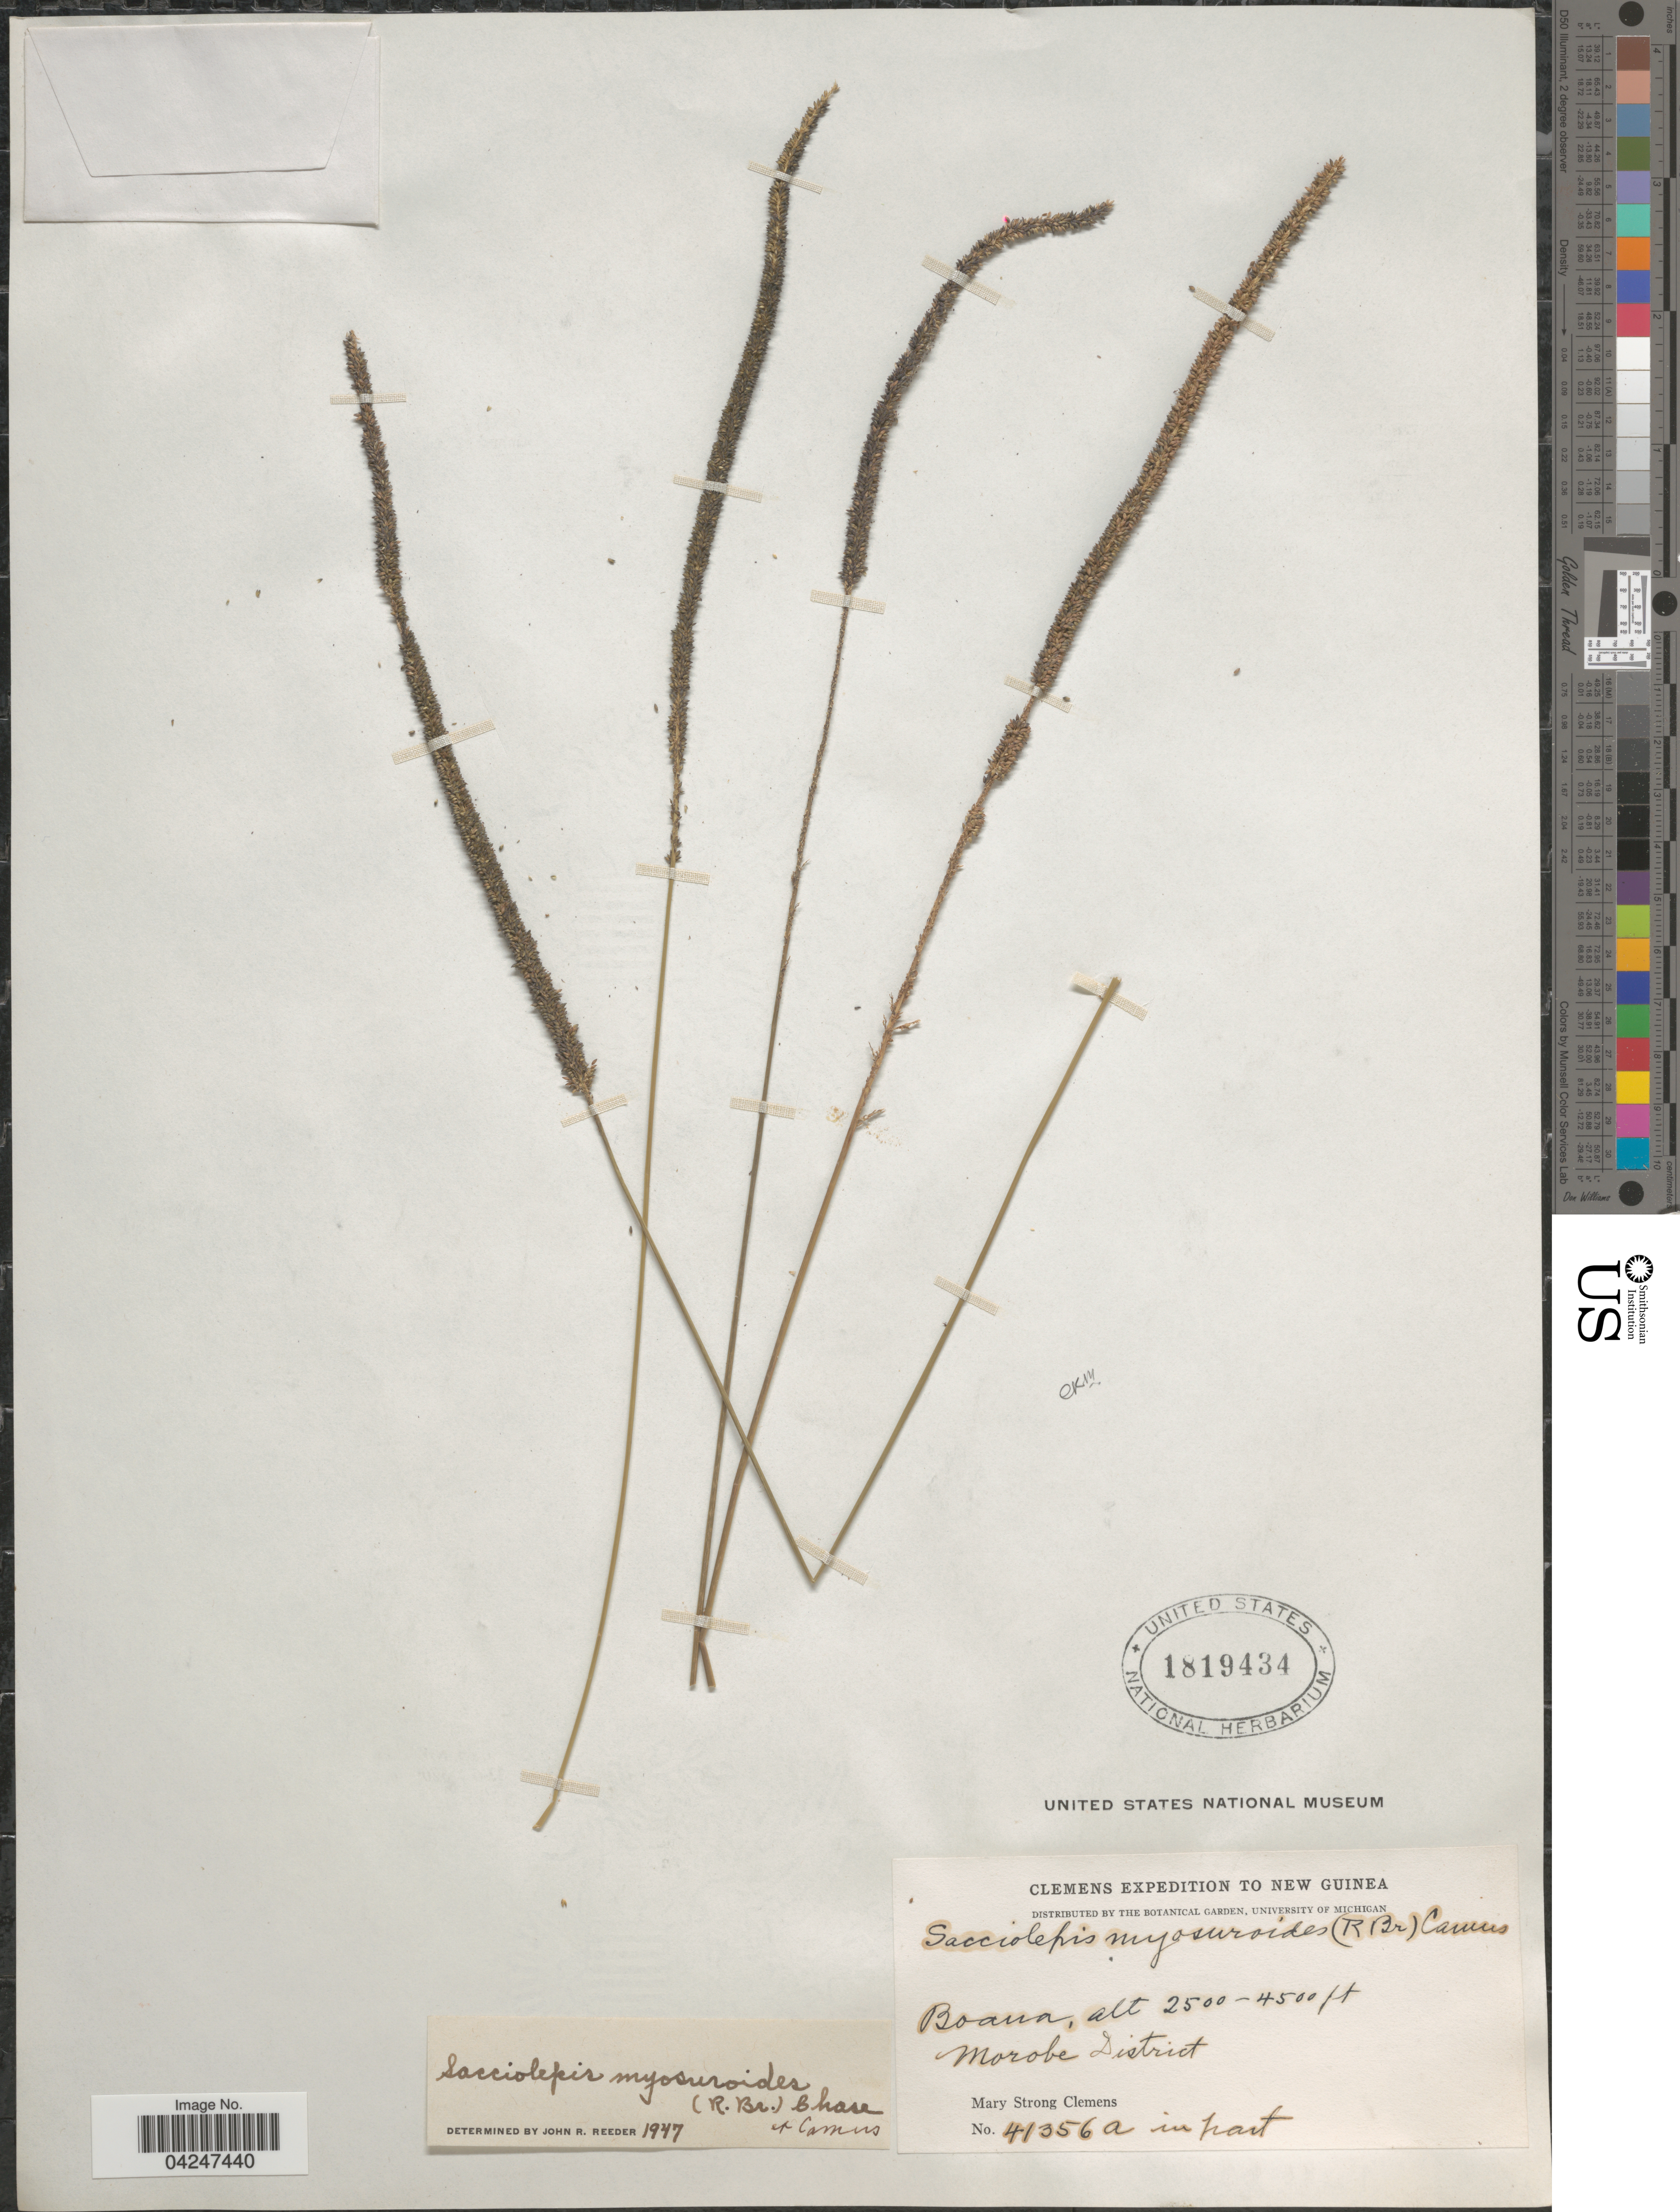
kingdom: Plantae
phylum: Tracheophyta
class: Liliopsida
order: Poales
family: Poaceae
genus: Sacciolepis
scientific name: Sacciolepis myosuroides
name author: (R. Br.) Chase ex E.G. Camus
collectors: M. S. Clemens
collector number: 41356a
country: Papua New Guinea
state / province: Morobe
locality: Clemens Expedition to New Guinea. Boaua, Morobe District.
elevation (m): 762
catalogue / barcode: US 1819434